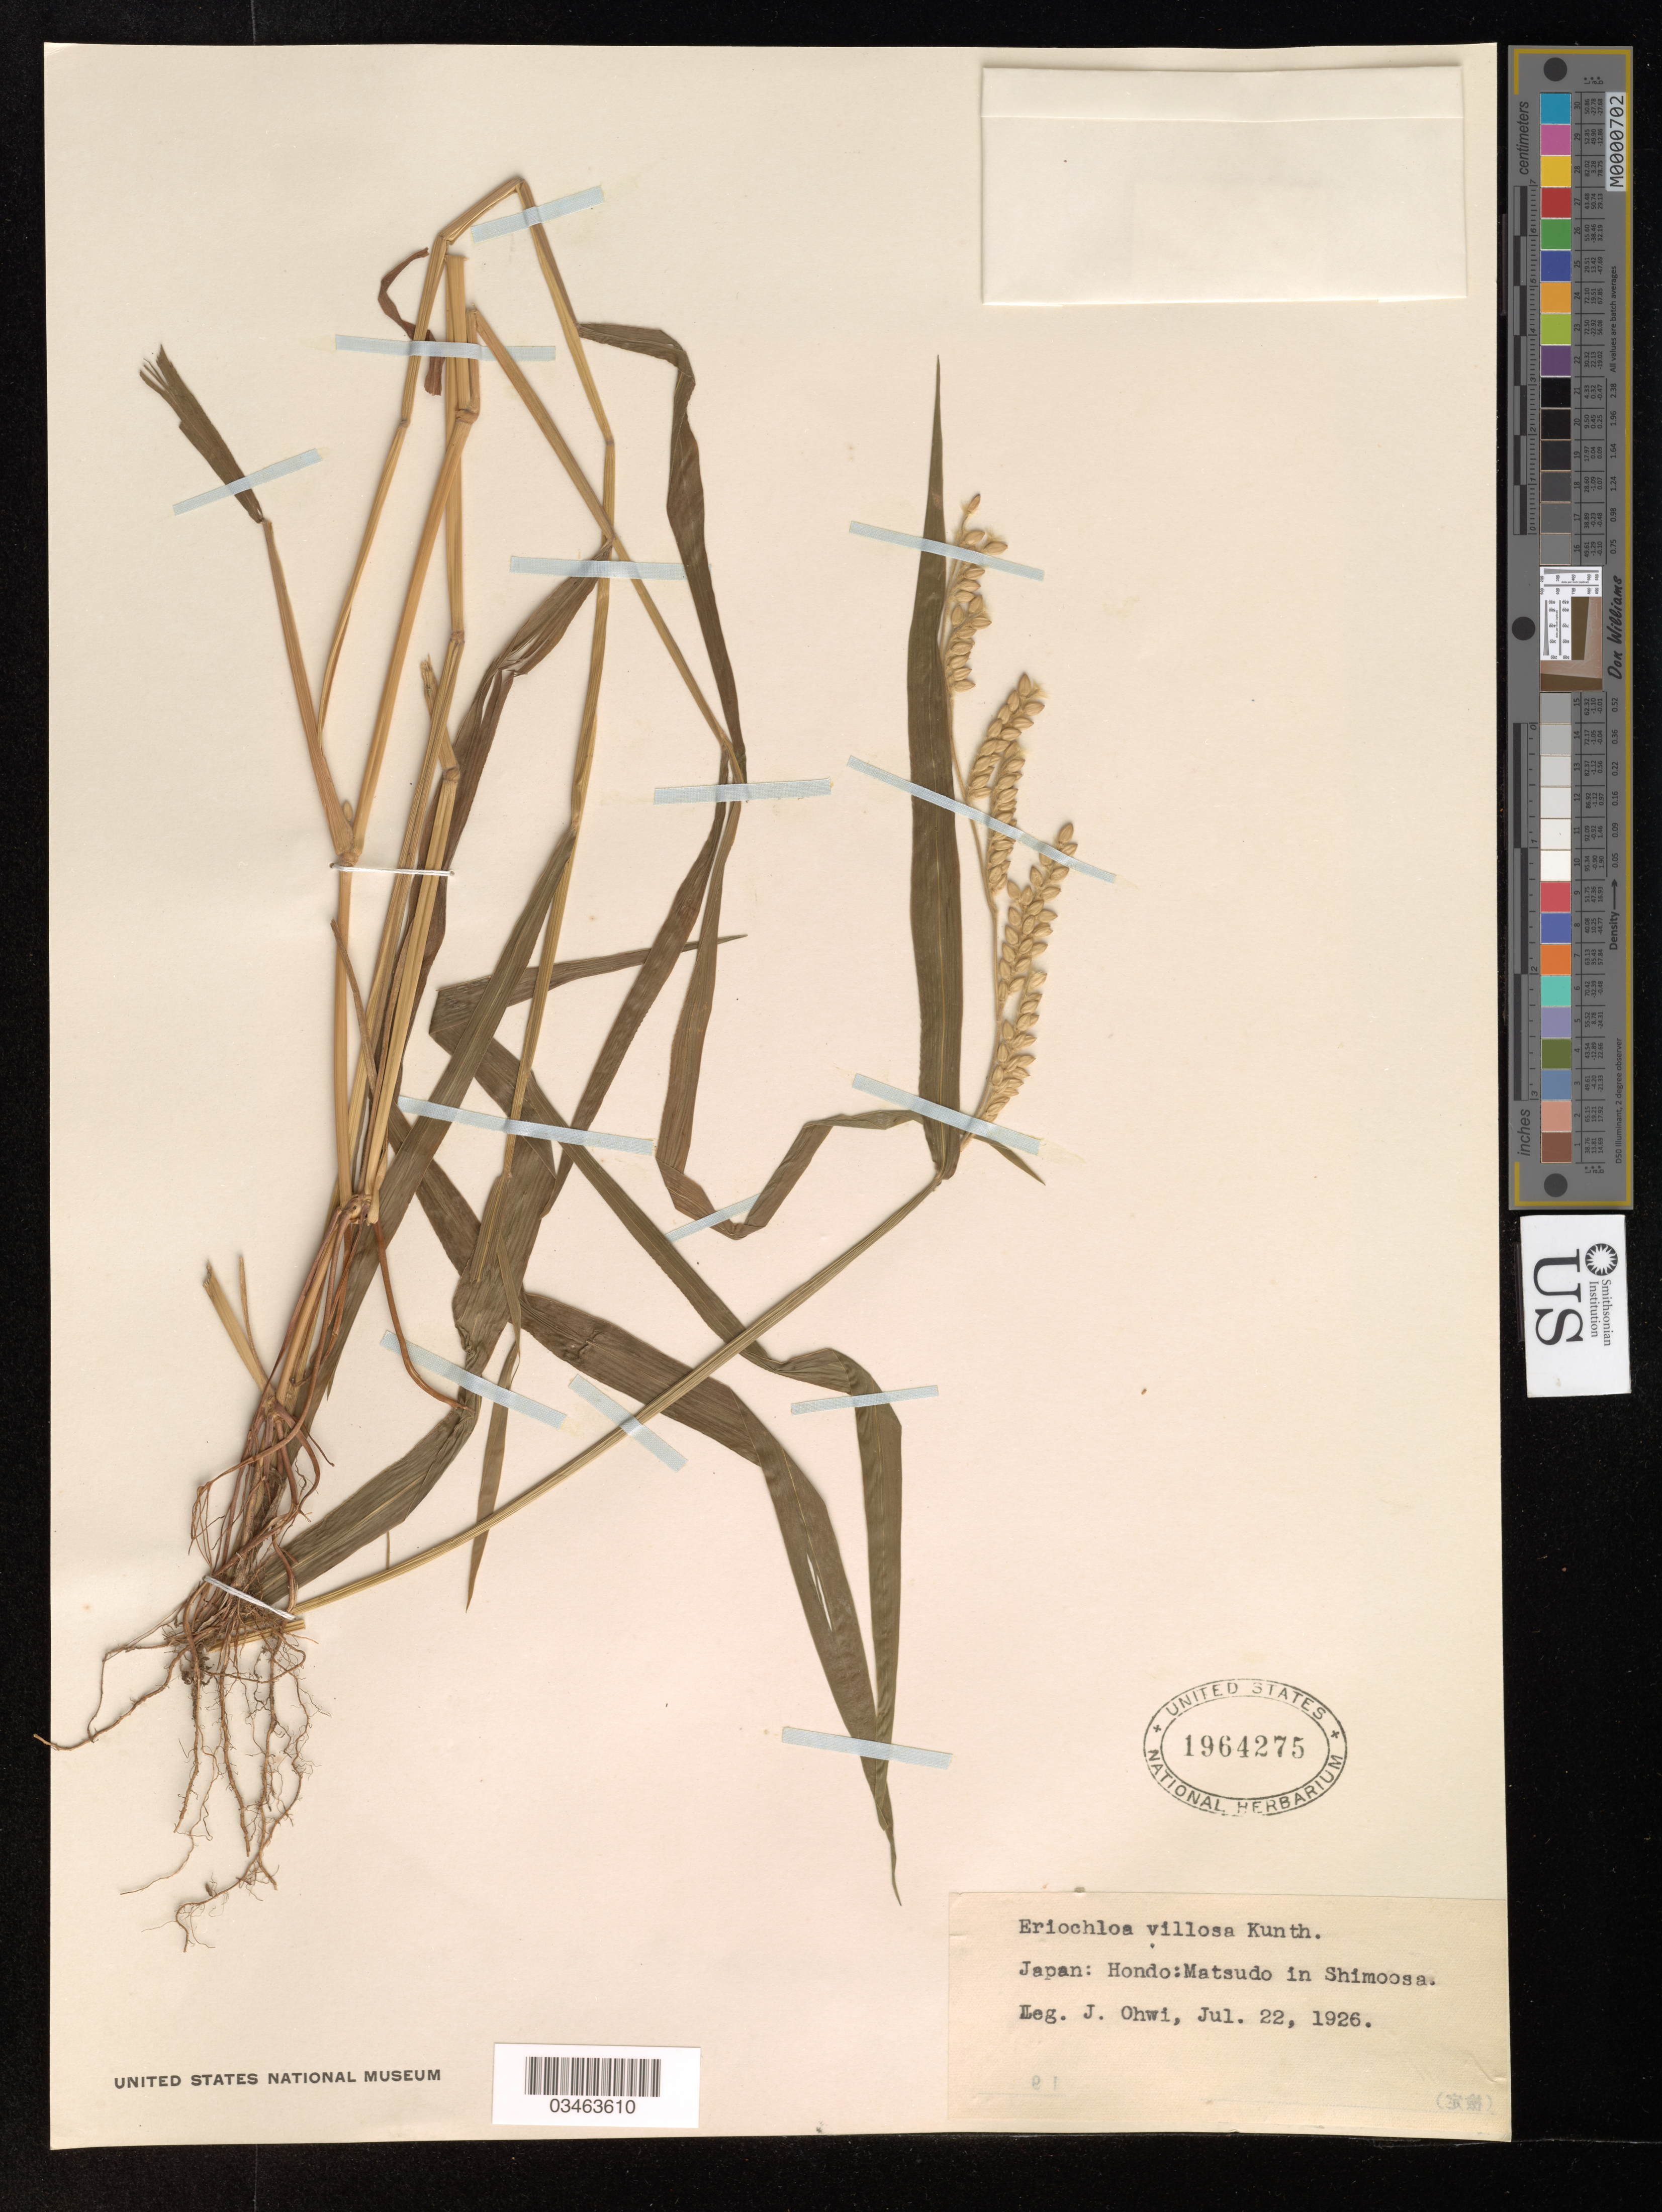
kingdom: Plantae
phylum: Tracheophyta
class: Liliopsida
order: Poales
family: Poaceae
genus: Eriochloa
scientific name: Eriochloa villosa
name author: (Thunb.) Kunth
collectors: J. Ohwi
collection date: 1926-07-22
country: Japan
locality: Hondo: Matsudo in Shimoosa.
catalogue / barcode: US 1964275